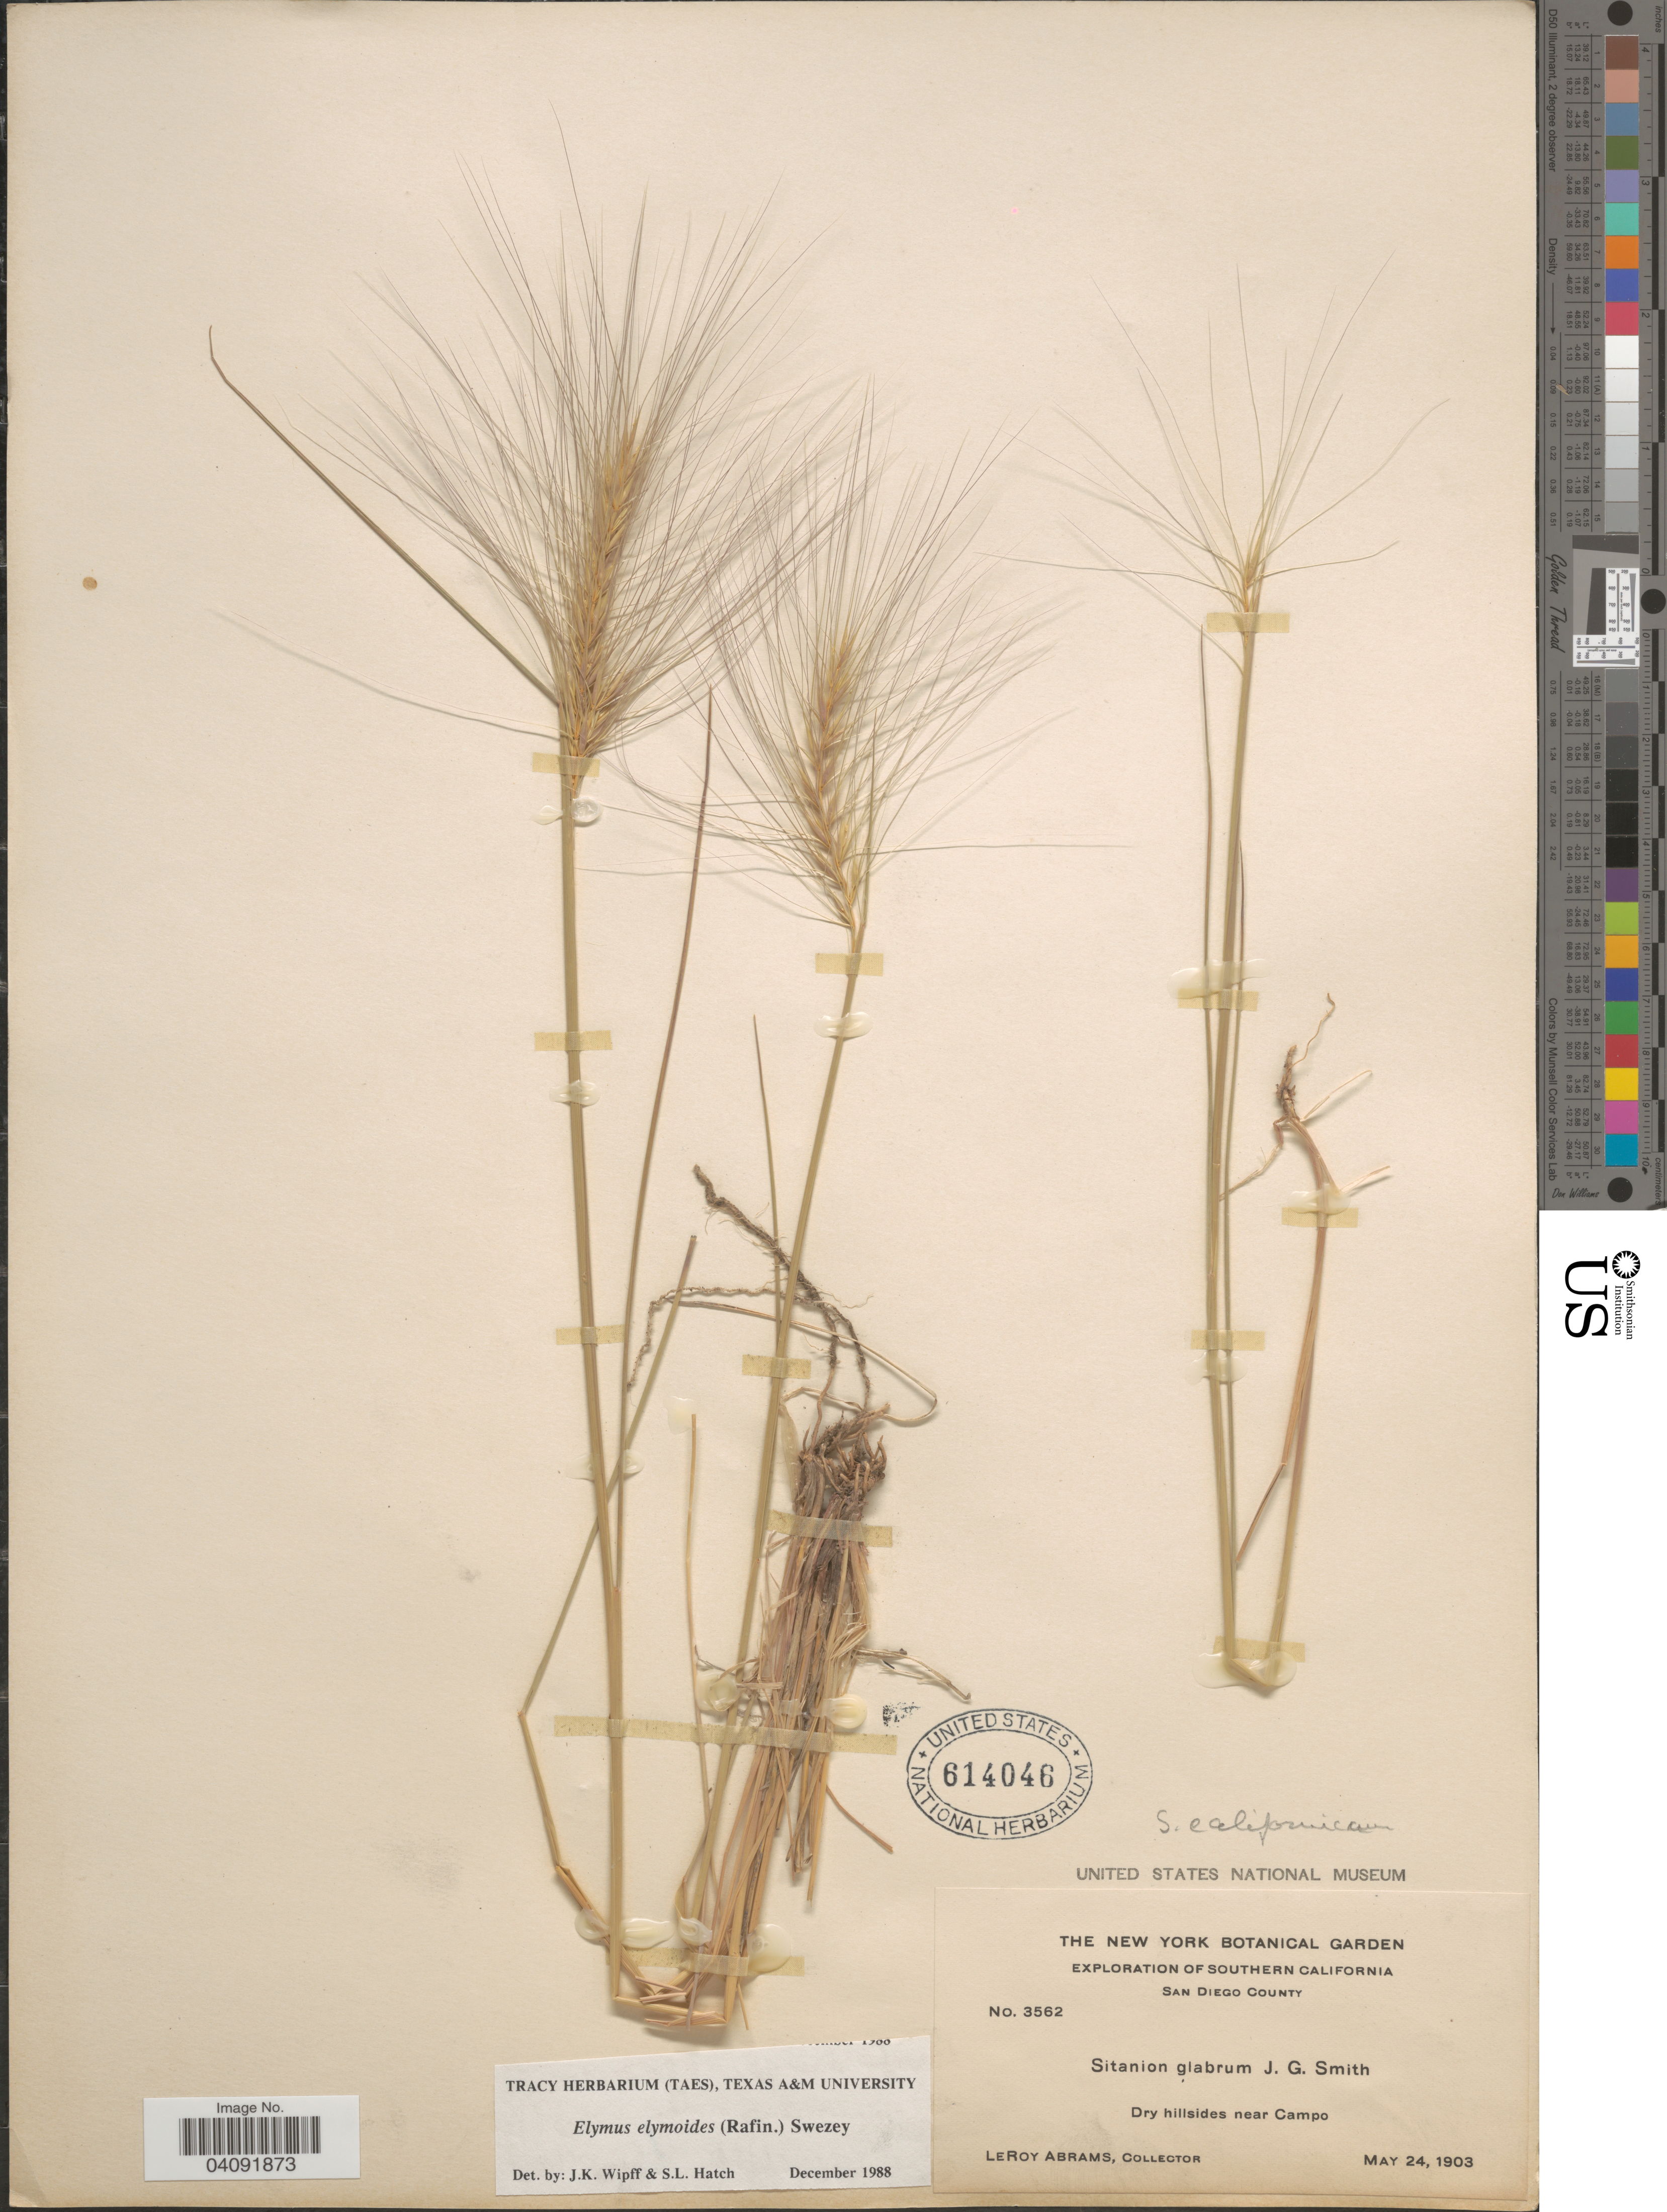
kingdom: Plantae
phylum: Tracheophyta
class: Liliopsida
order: Poales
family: Poaceae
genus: Elymus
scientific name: Elymus elymoides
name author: (Raf.) Swezey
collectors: L. Abrams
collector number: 3562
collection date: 1903-05-24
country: United States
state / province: California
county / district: San Diego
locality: Exploration of Southern California. San Diego County. Dry hillsides near Campo.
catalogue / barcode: US 614046